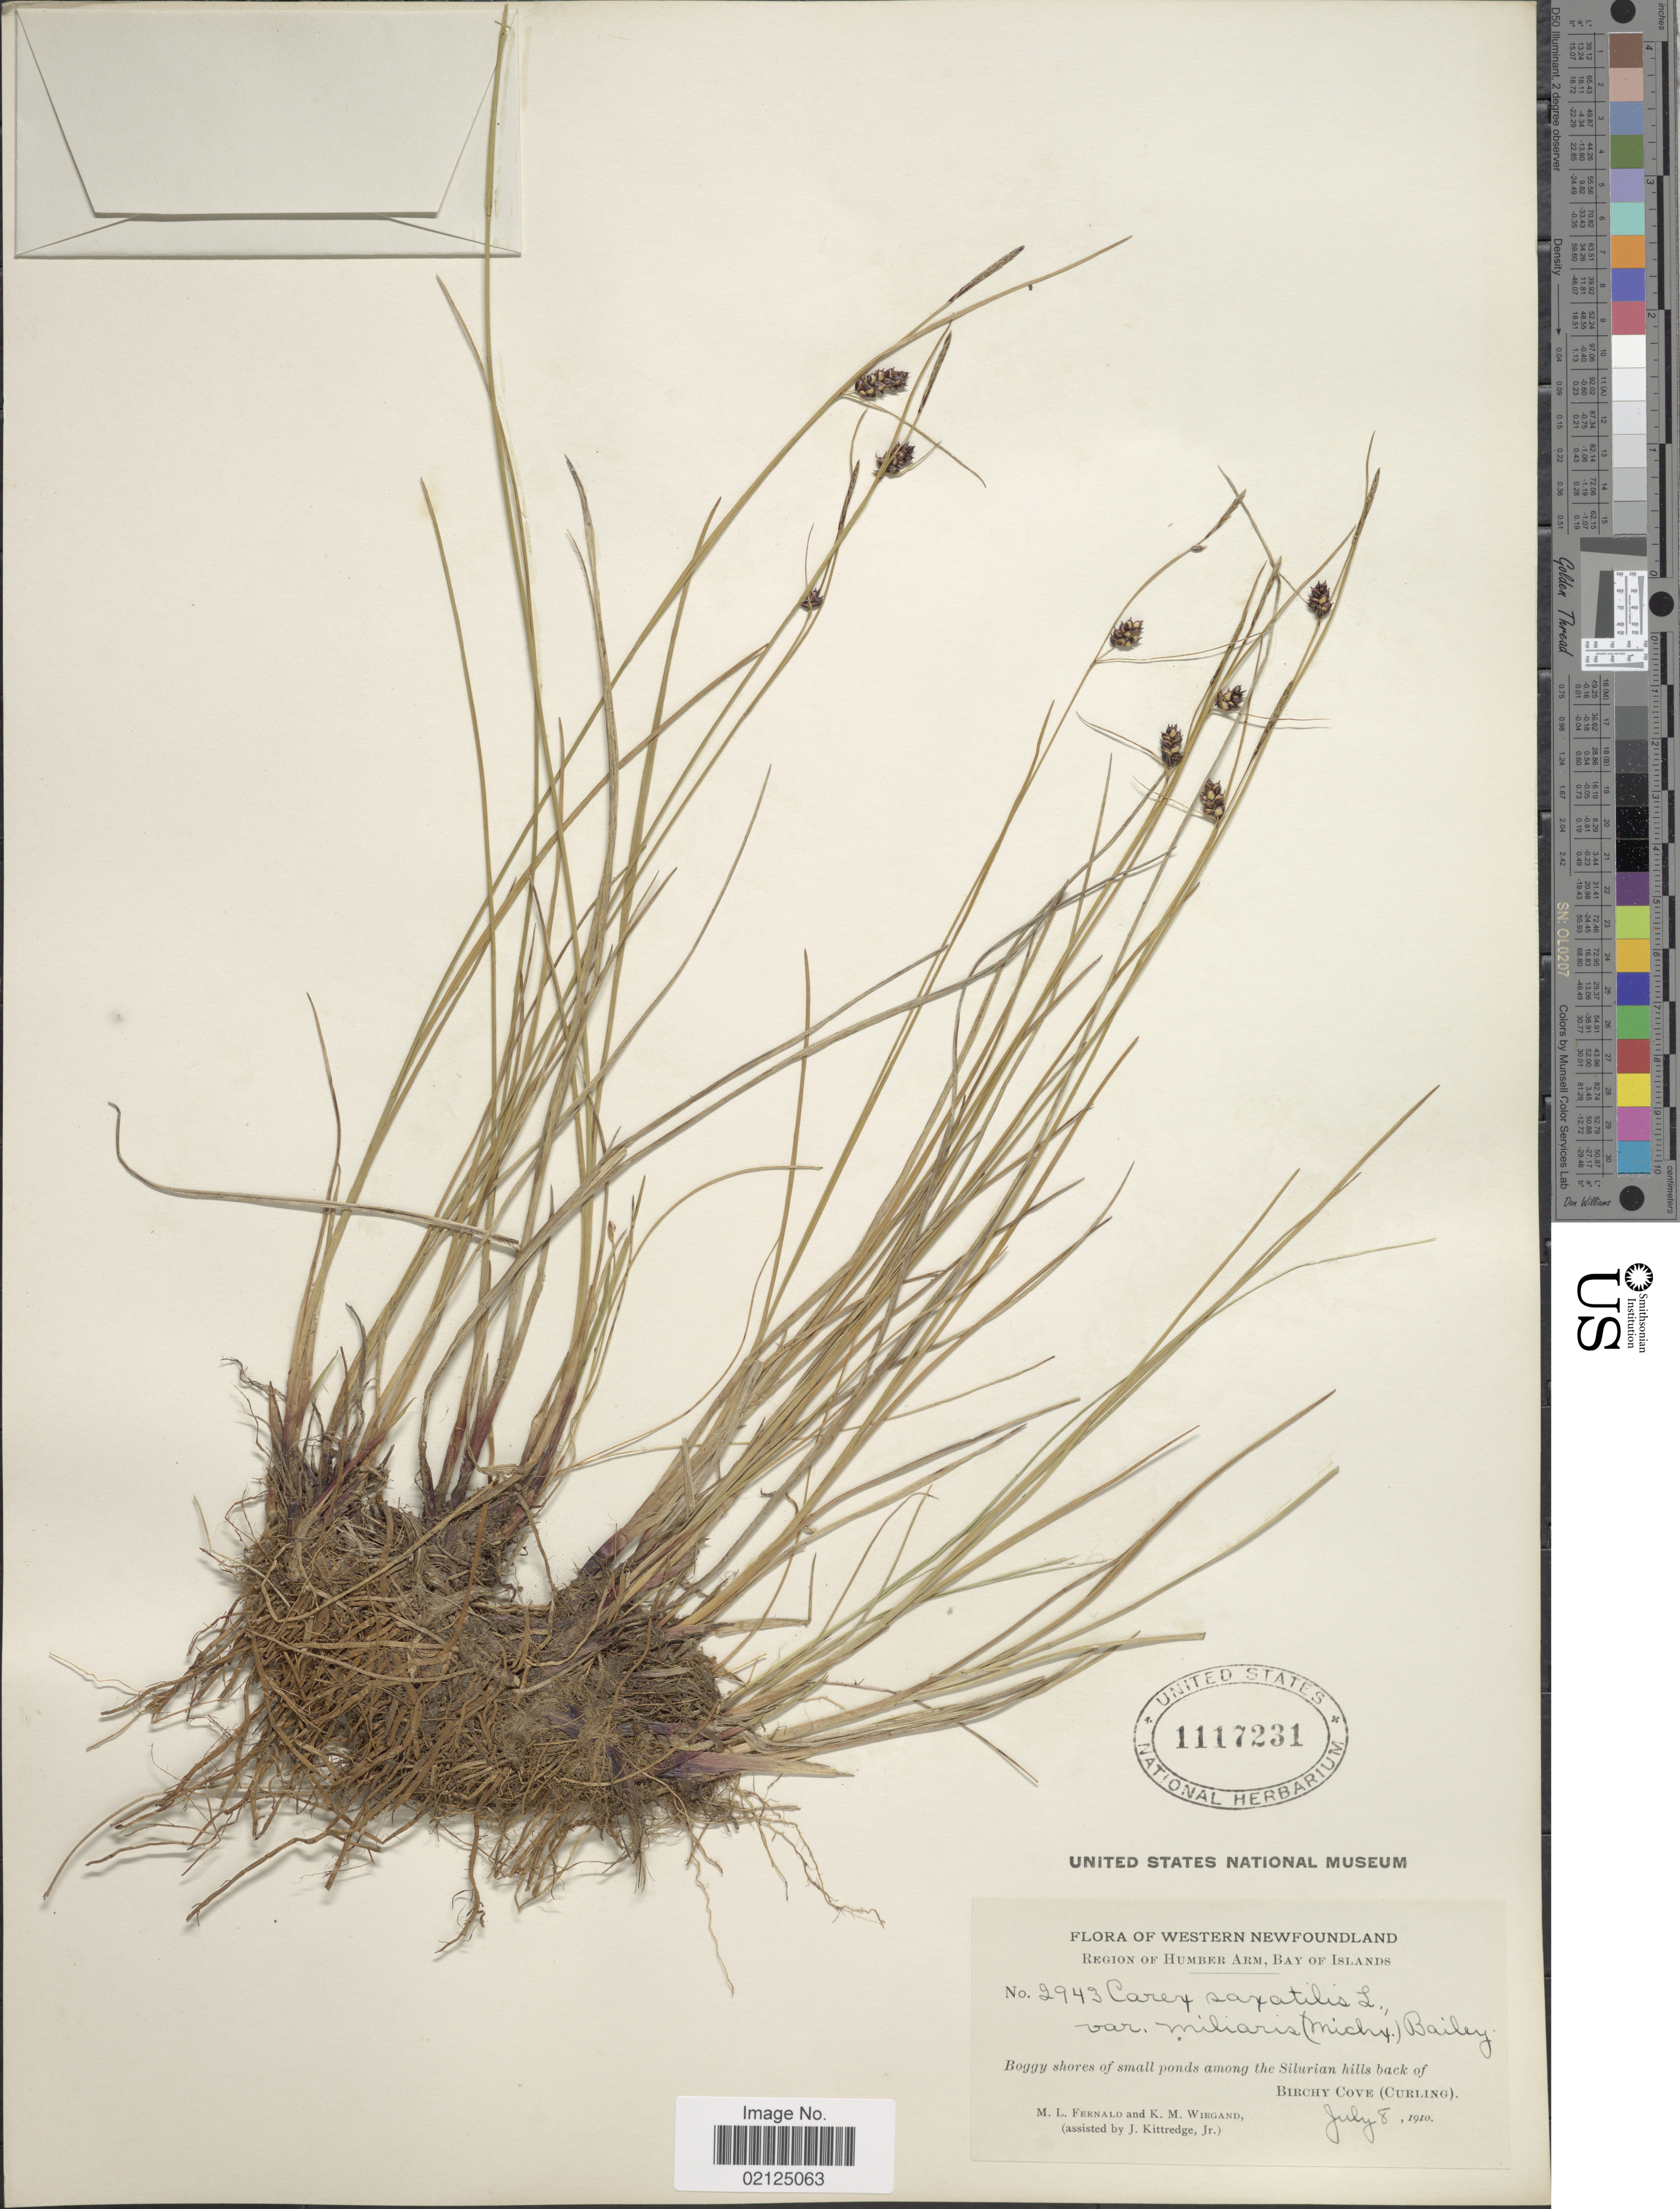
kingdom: Plantae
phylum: Tracheophyta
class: Liliopsida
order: Poales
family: Cyperaceae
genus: Carex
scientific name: Carex miliaris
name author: Michx.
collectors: M. L. Fernald, K. M. Wiegand & J. Kittredge Jr.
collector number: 2943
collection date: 1910-07-08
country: Canada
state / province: Newfoundland and Labrador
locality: Western Newfoundland, Region of Humber Arm, Bay of Islands, Boggy shores of small pounds among the Silurian hills back of Birchy Cove (Curling)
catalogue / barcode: US 1117231